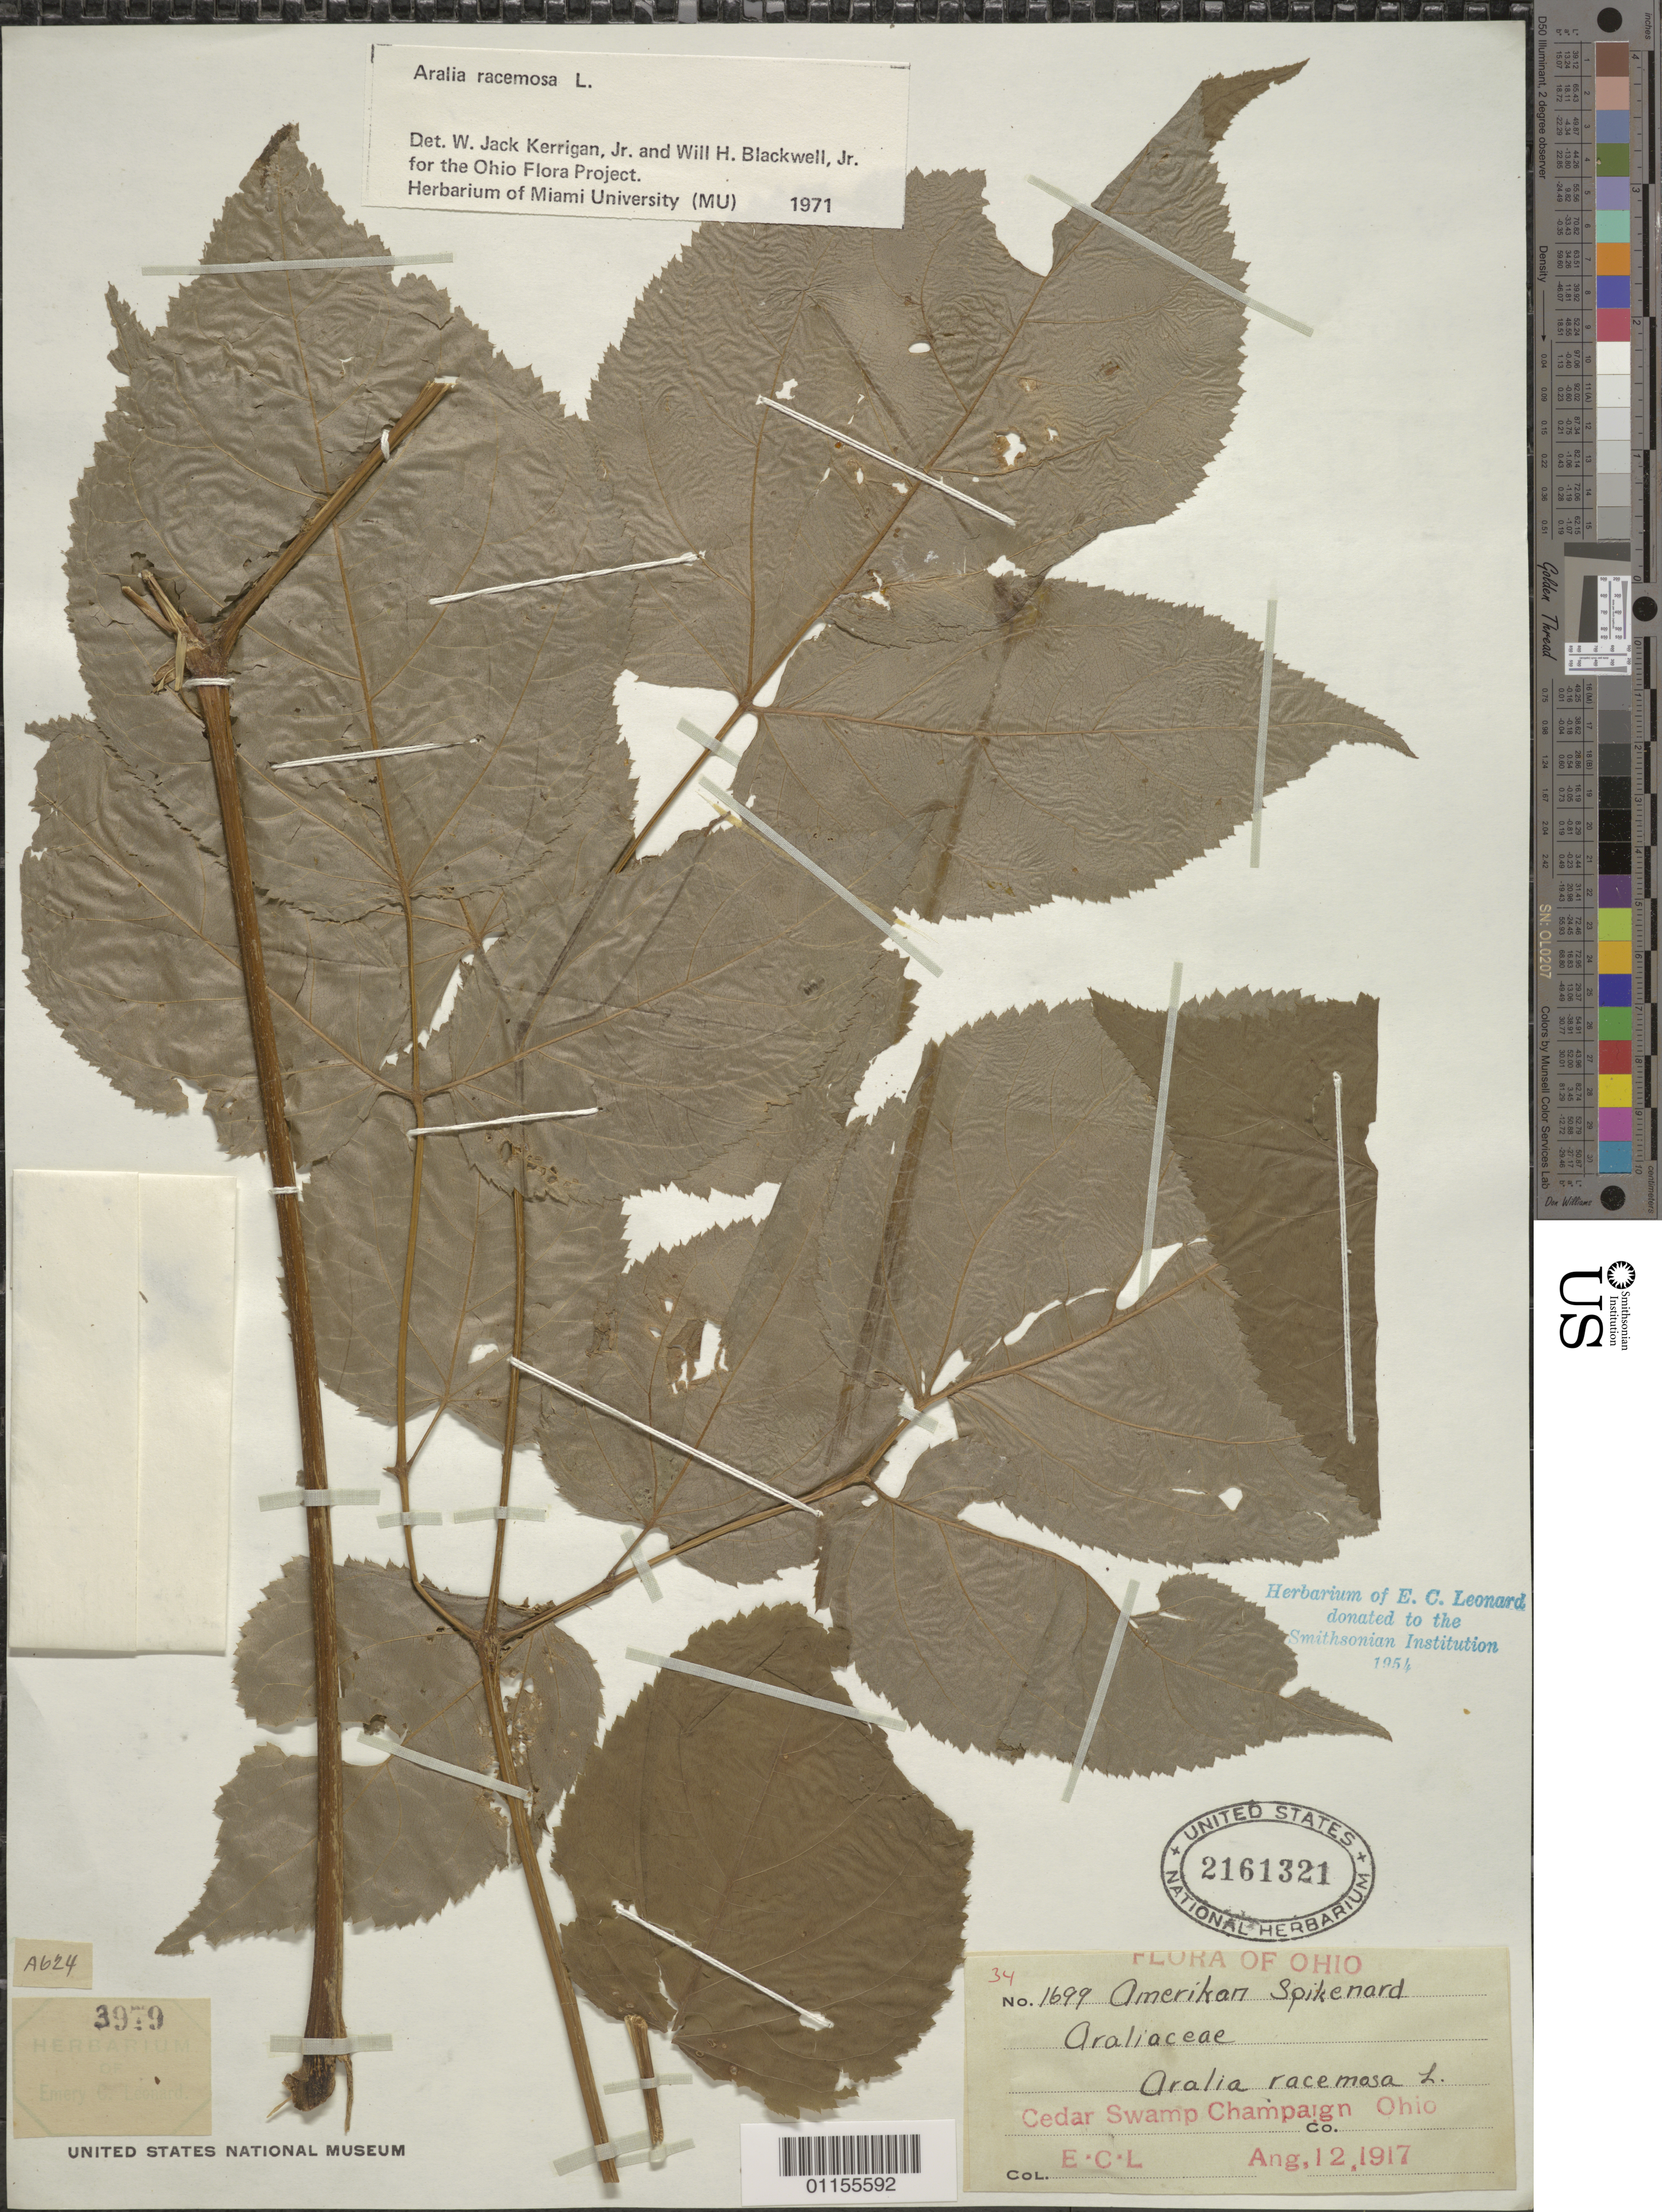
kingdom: Plantae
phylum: Tracheophyta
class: Magnoliopsida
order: Apiales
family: Araliaceae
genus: Aralia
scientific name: Aralia racemosa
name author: L.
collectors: E. C. Leonard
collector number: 1699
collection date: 1917-08-12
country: United States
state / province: Ohio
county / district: Champaign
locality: Cedar Swamp.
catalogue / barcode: US 2161321